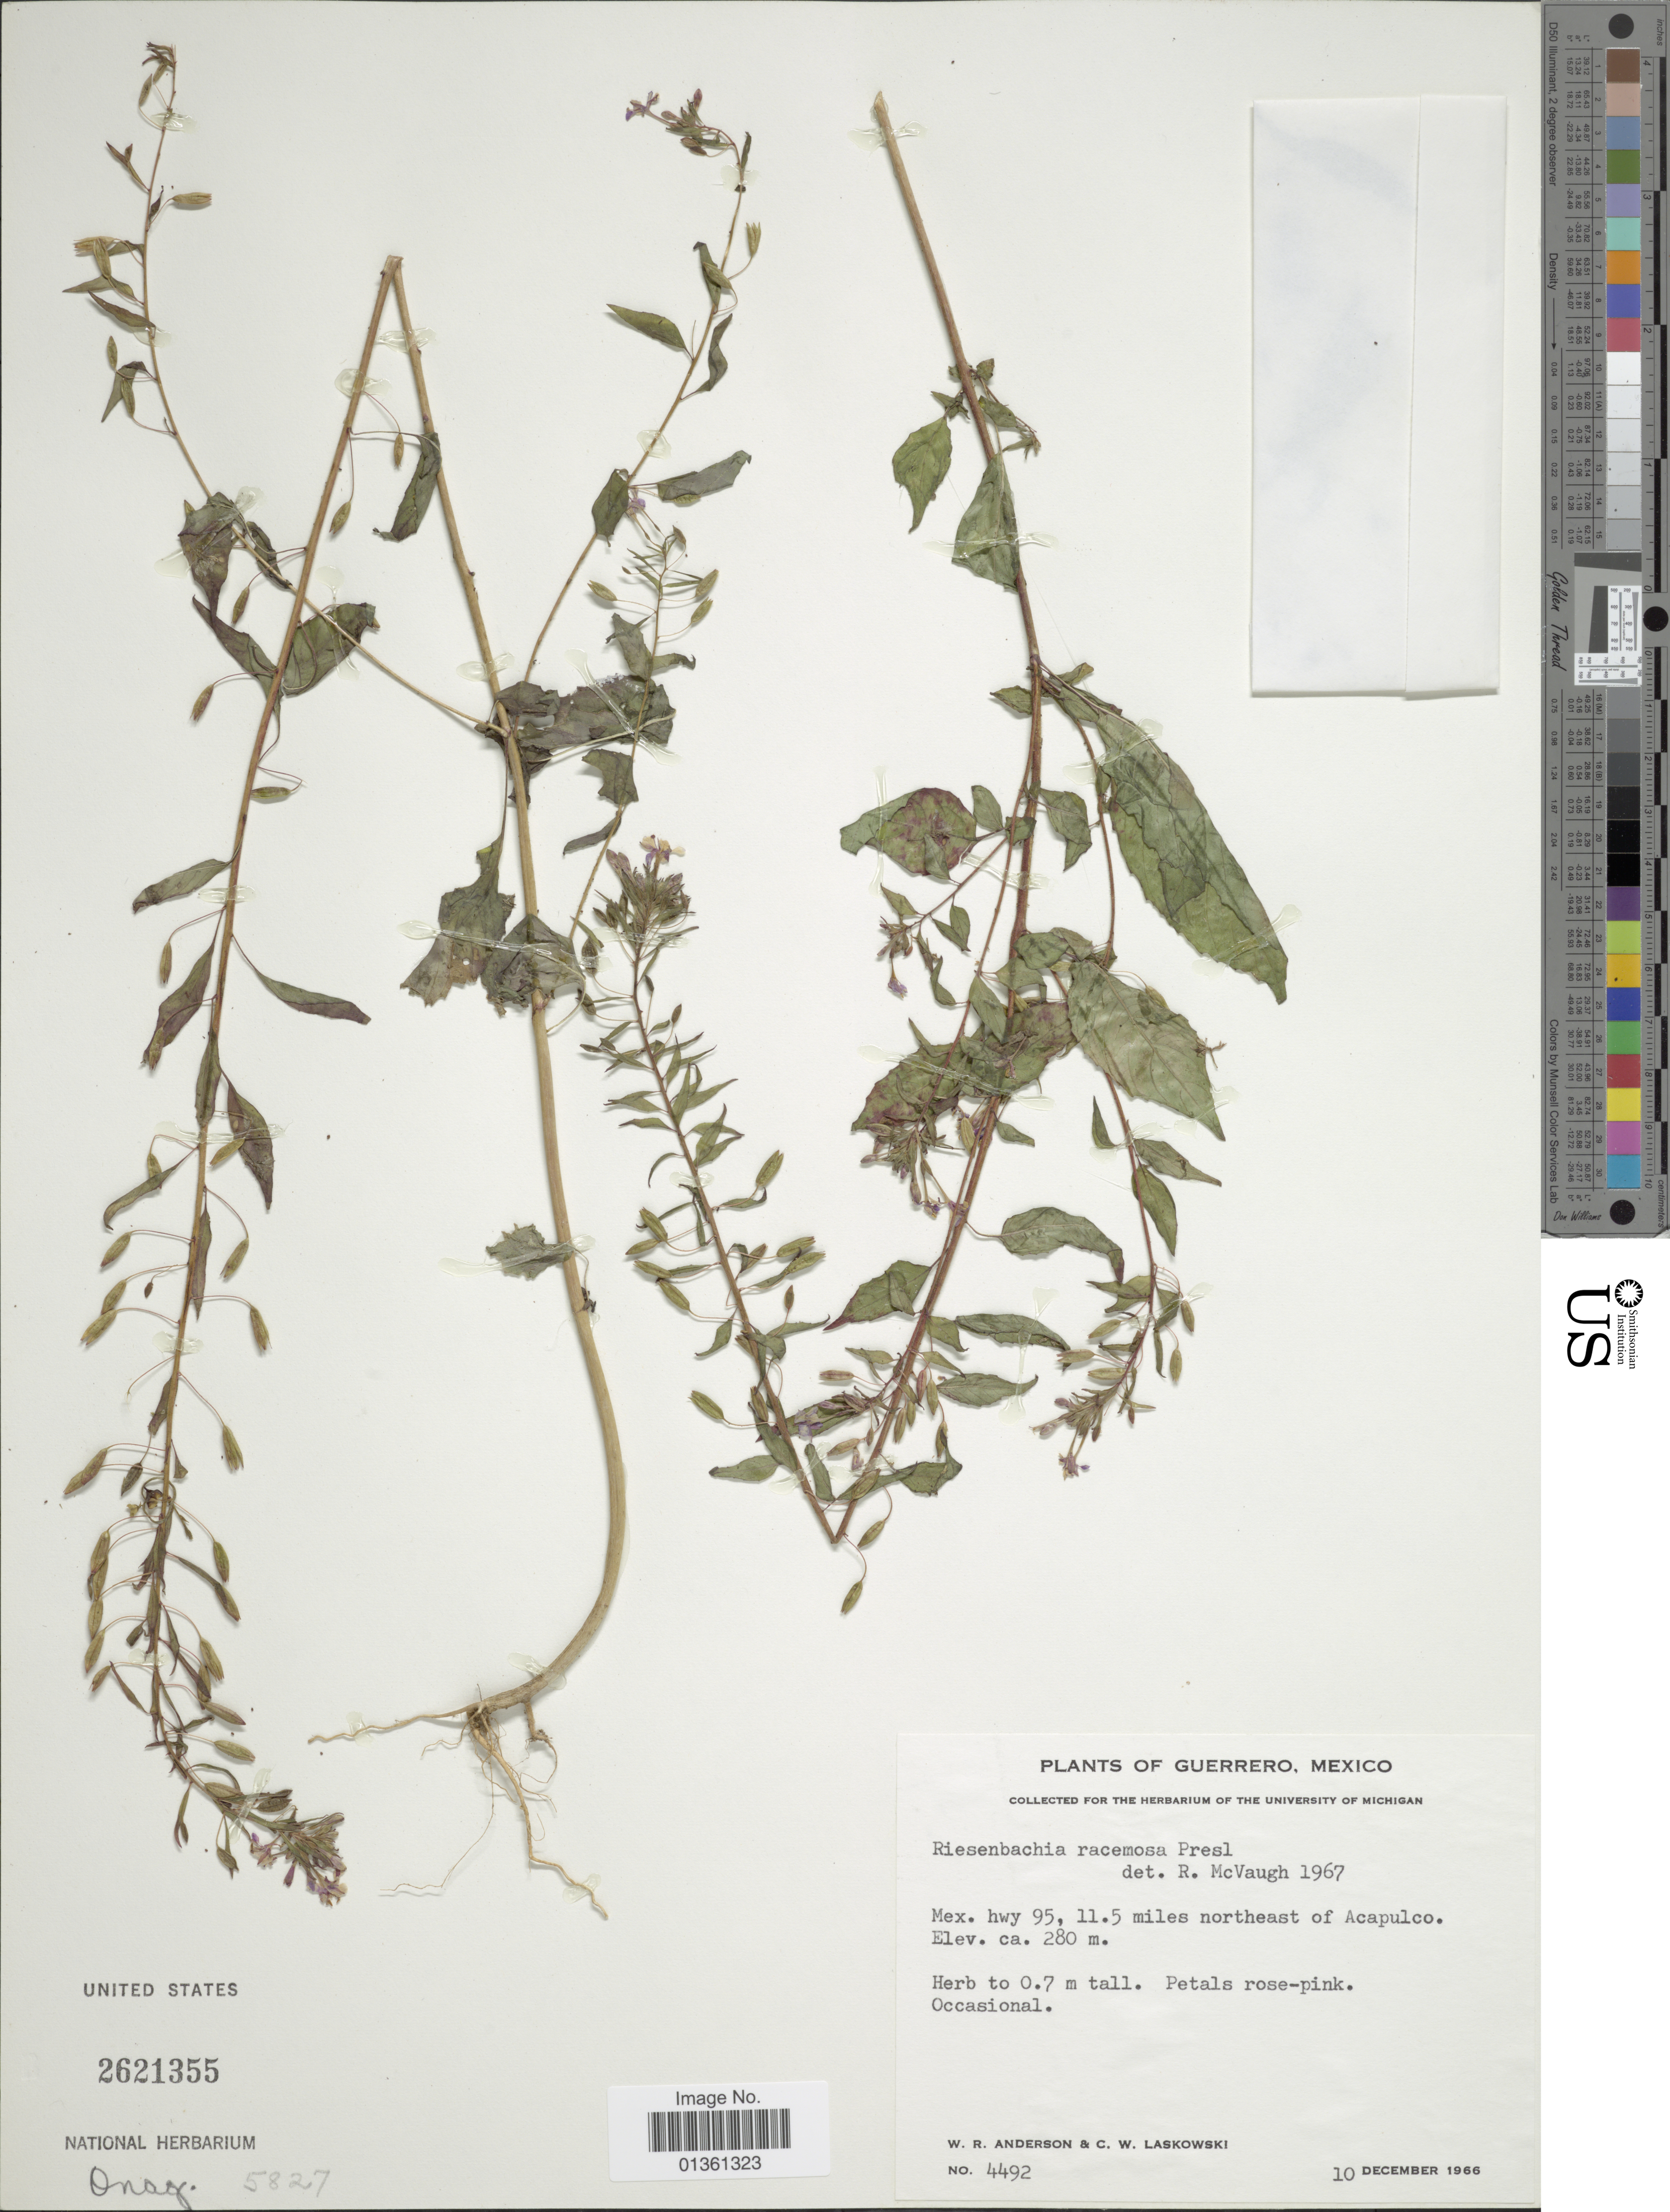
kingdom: Plantae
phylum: Tracheophyta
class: Magnoliopsida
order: Myrtales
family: Onagraceae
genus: Lopezia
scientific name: Lopezia riesenbachia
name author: Plitmann et al.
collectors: W. Anderson & C. Laskowski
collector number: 4492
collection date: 1966-12-10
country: Mexico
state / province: Guerrero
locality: Mex. hwy 95, 11.5 miles northeast of Acapulco.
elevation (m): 280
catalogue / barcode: US 2621355